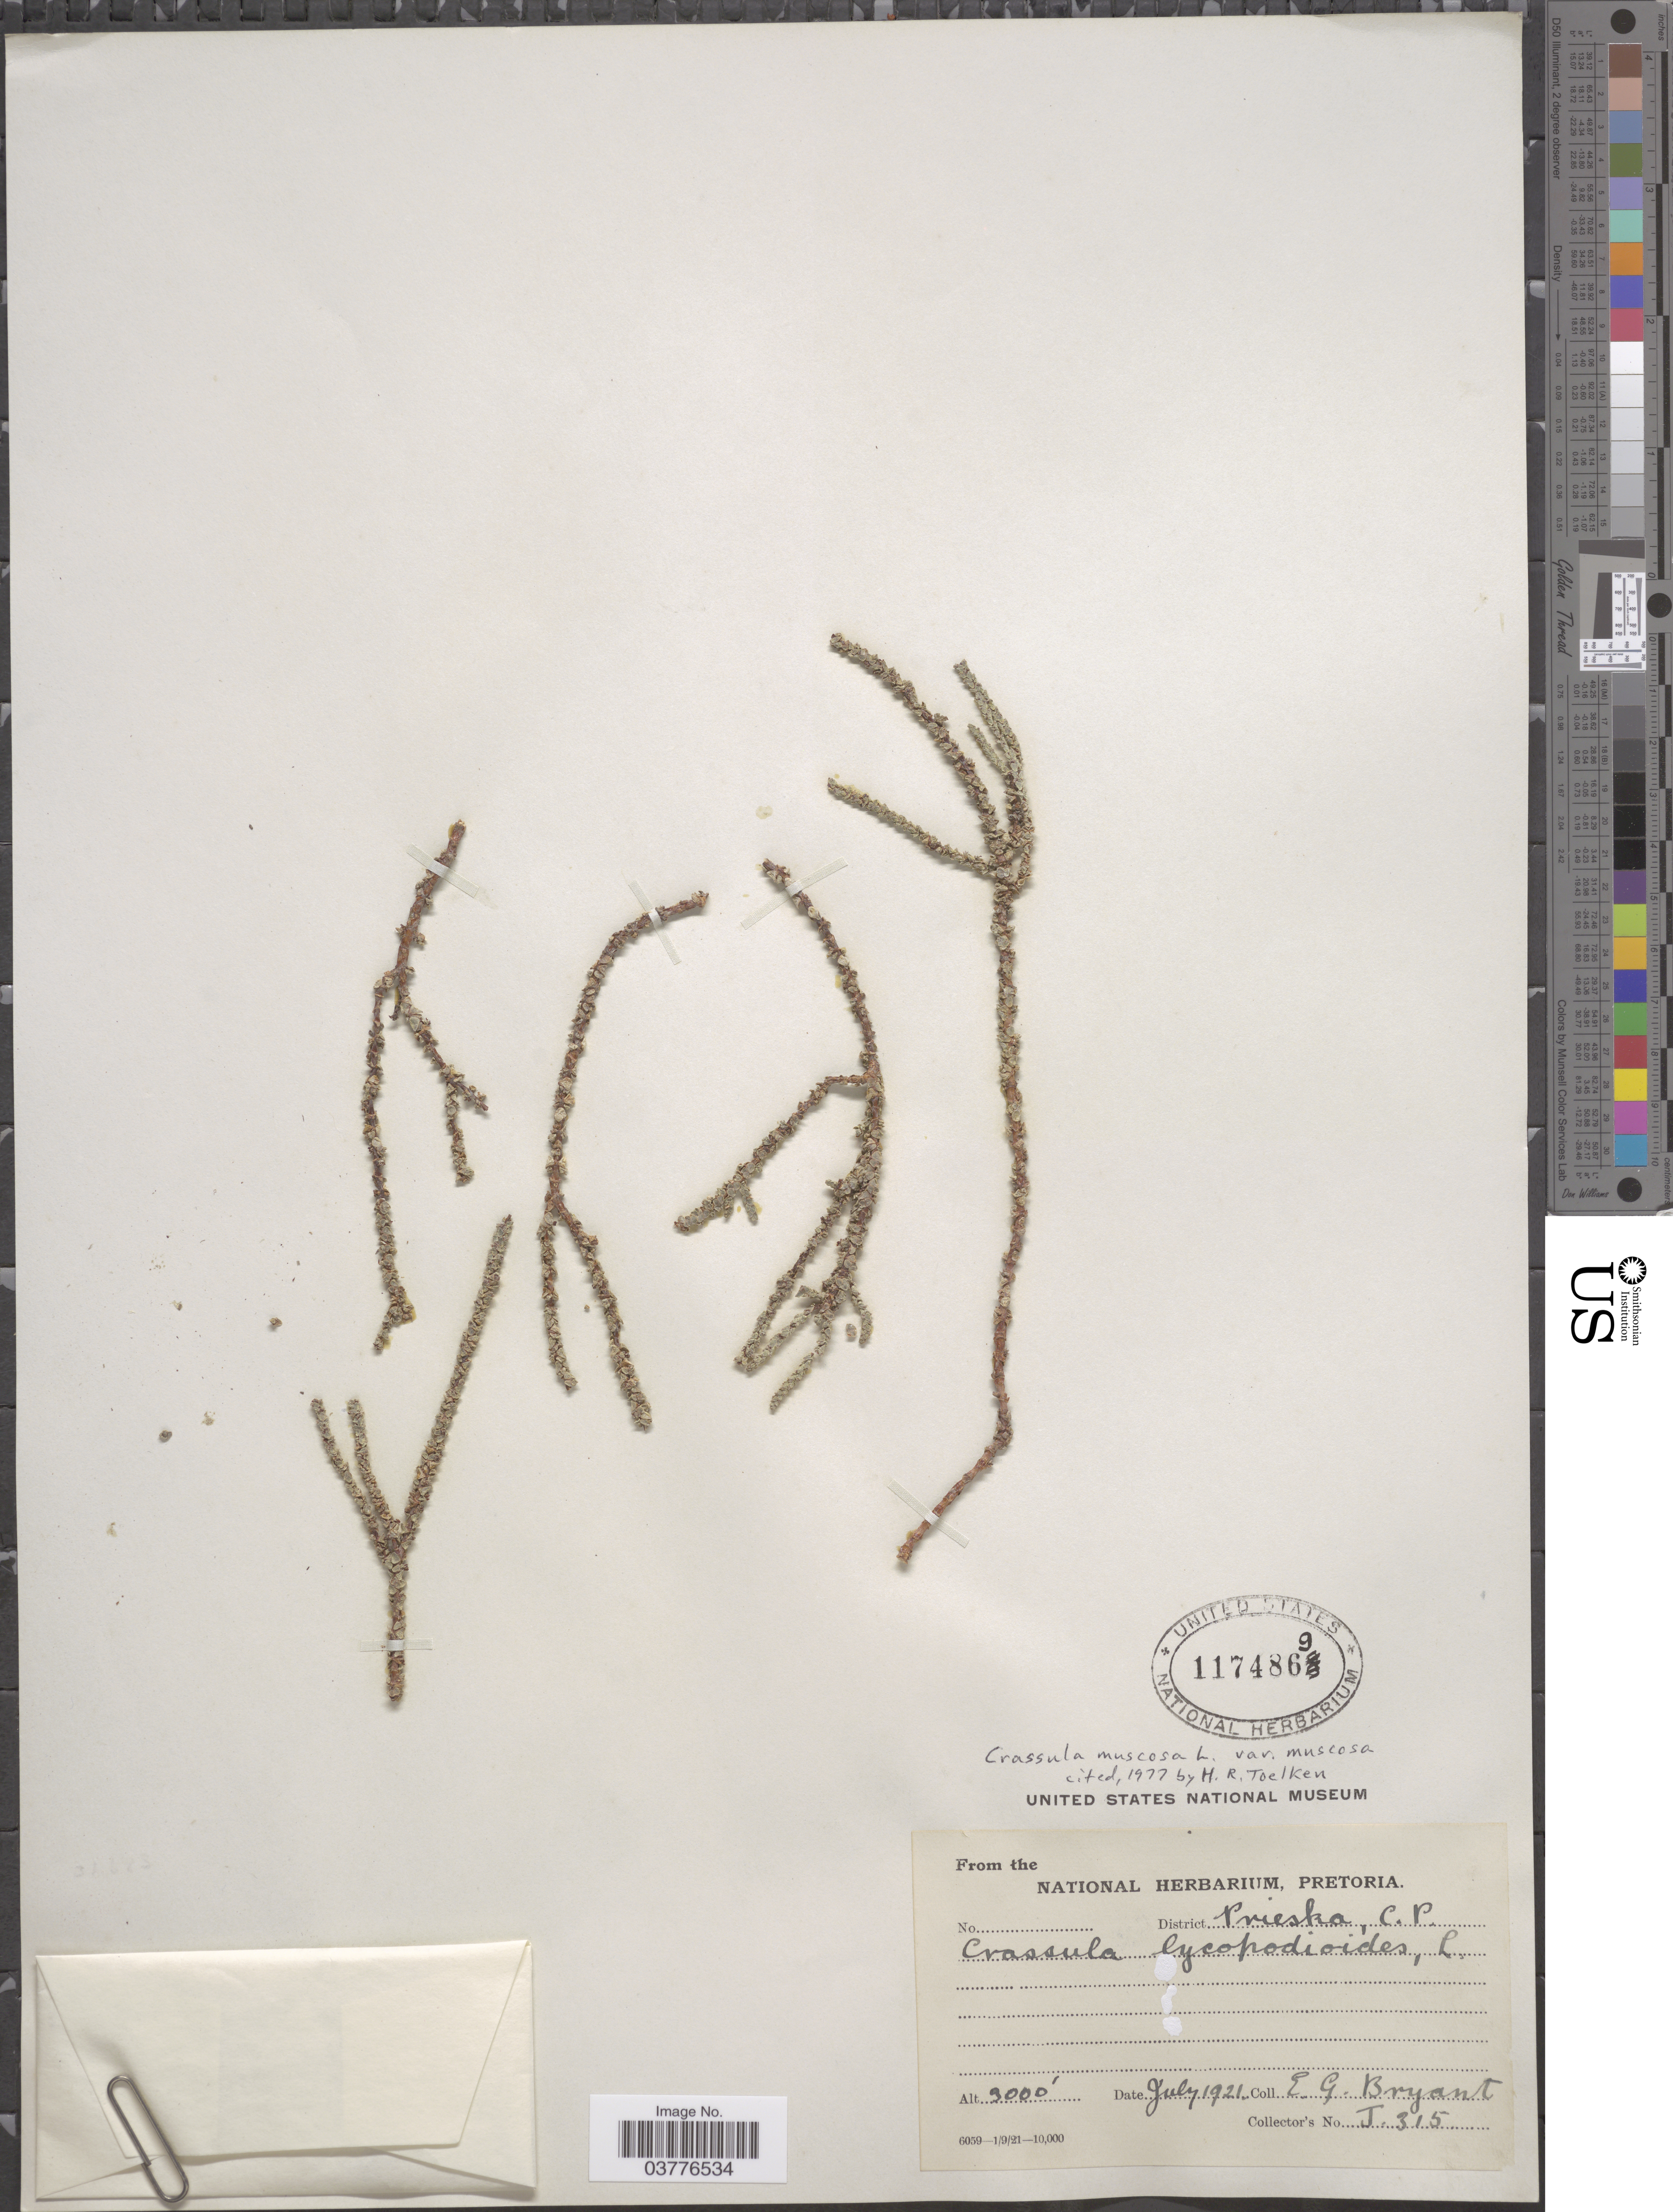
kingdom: Plantae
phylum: Tracheophyta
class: Magnoliopsida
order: Saxifragales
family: Crassulaceae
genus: Crassula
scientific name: Crassula muscosa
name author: L.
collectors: E. Bryant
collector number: T. 315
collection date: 1921-07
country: South Africa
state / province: Northern Cape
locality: District Prieska.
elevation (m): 914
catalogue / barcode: US 1174869